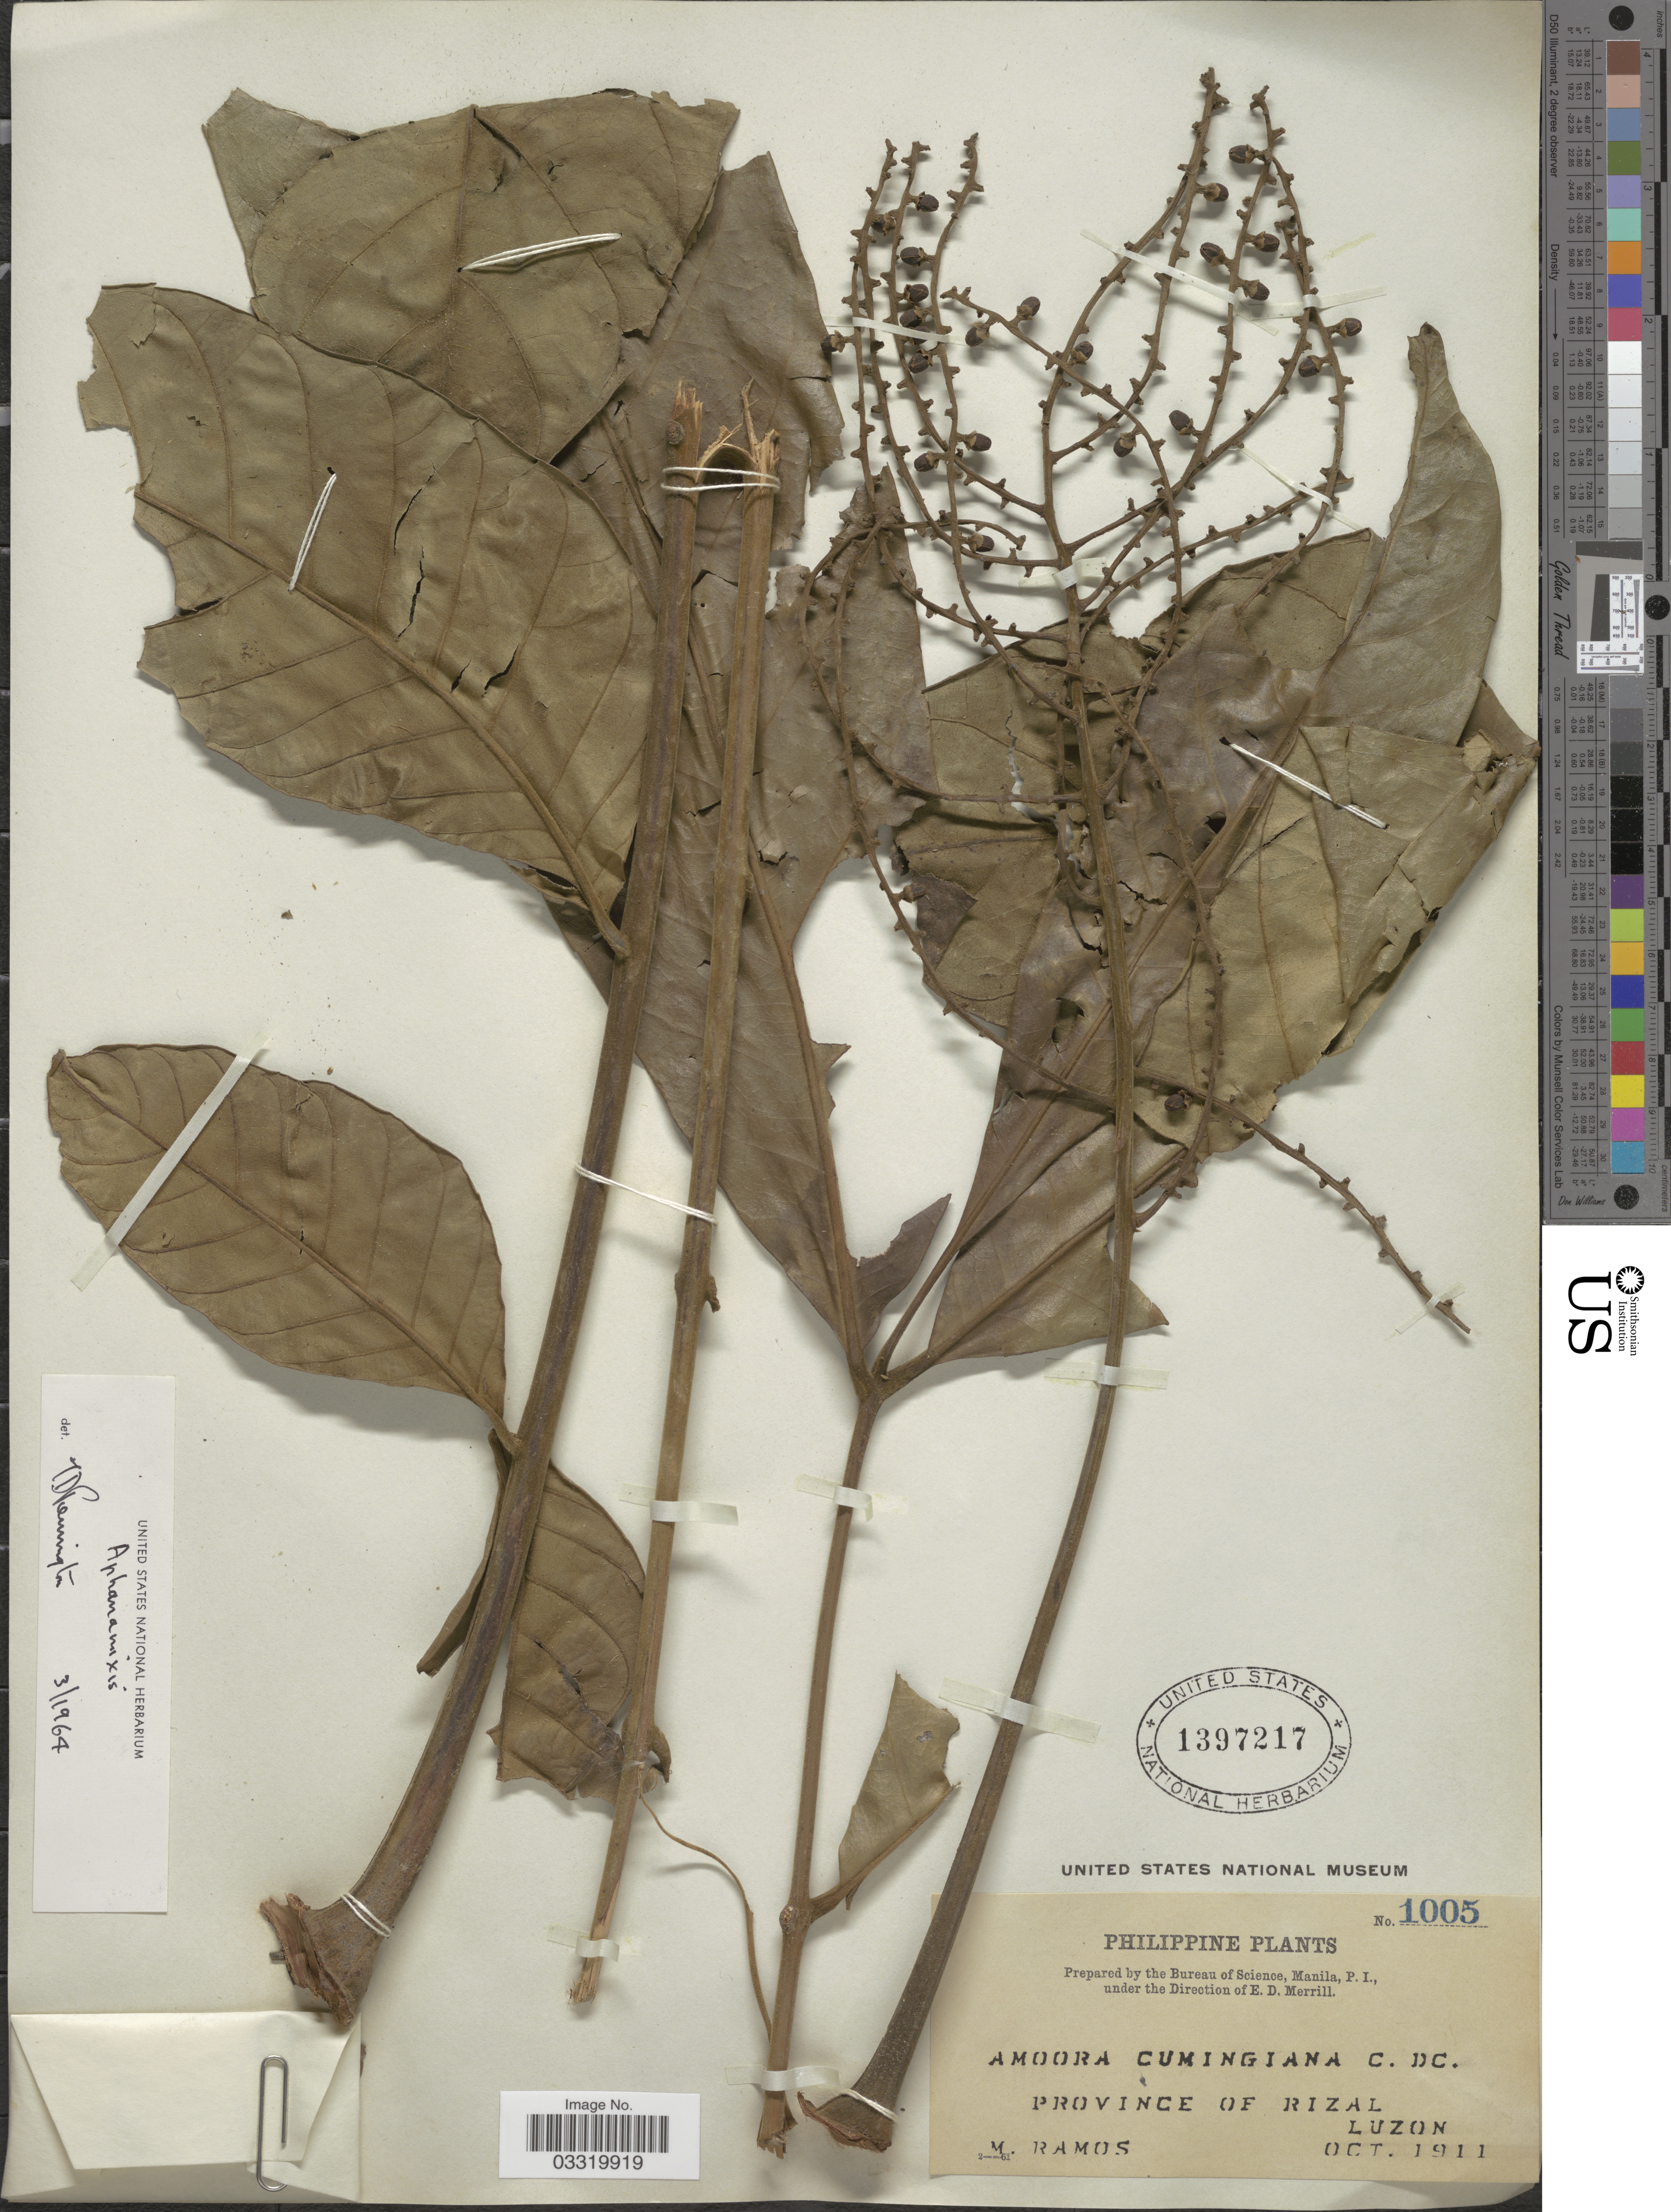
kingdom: Plantae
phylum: Tracheophyta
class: Magnoliopsida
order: Sapindales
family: Meliaceae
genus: Aphanamixis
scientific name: Aphanamixis polystachya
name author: (Wall.) R. Parker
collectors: M. Ramos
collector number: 1005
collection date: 1911-10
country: Philippines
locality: Province of Rizal, Luzon.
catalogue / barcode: US 1397217